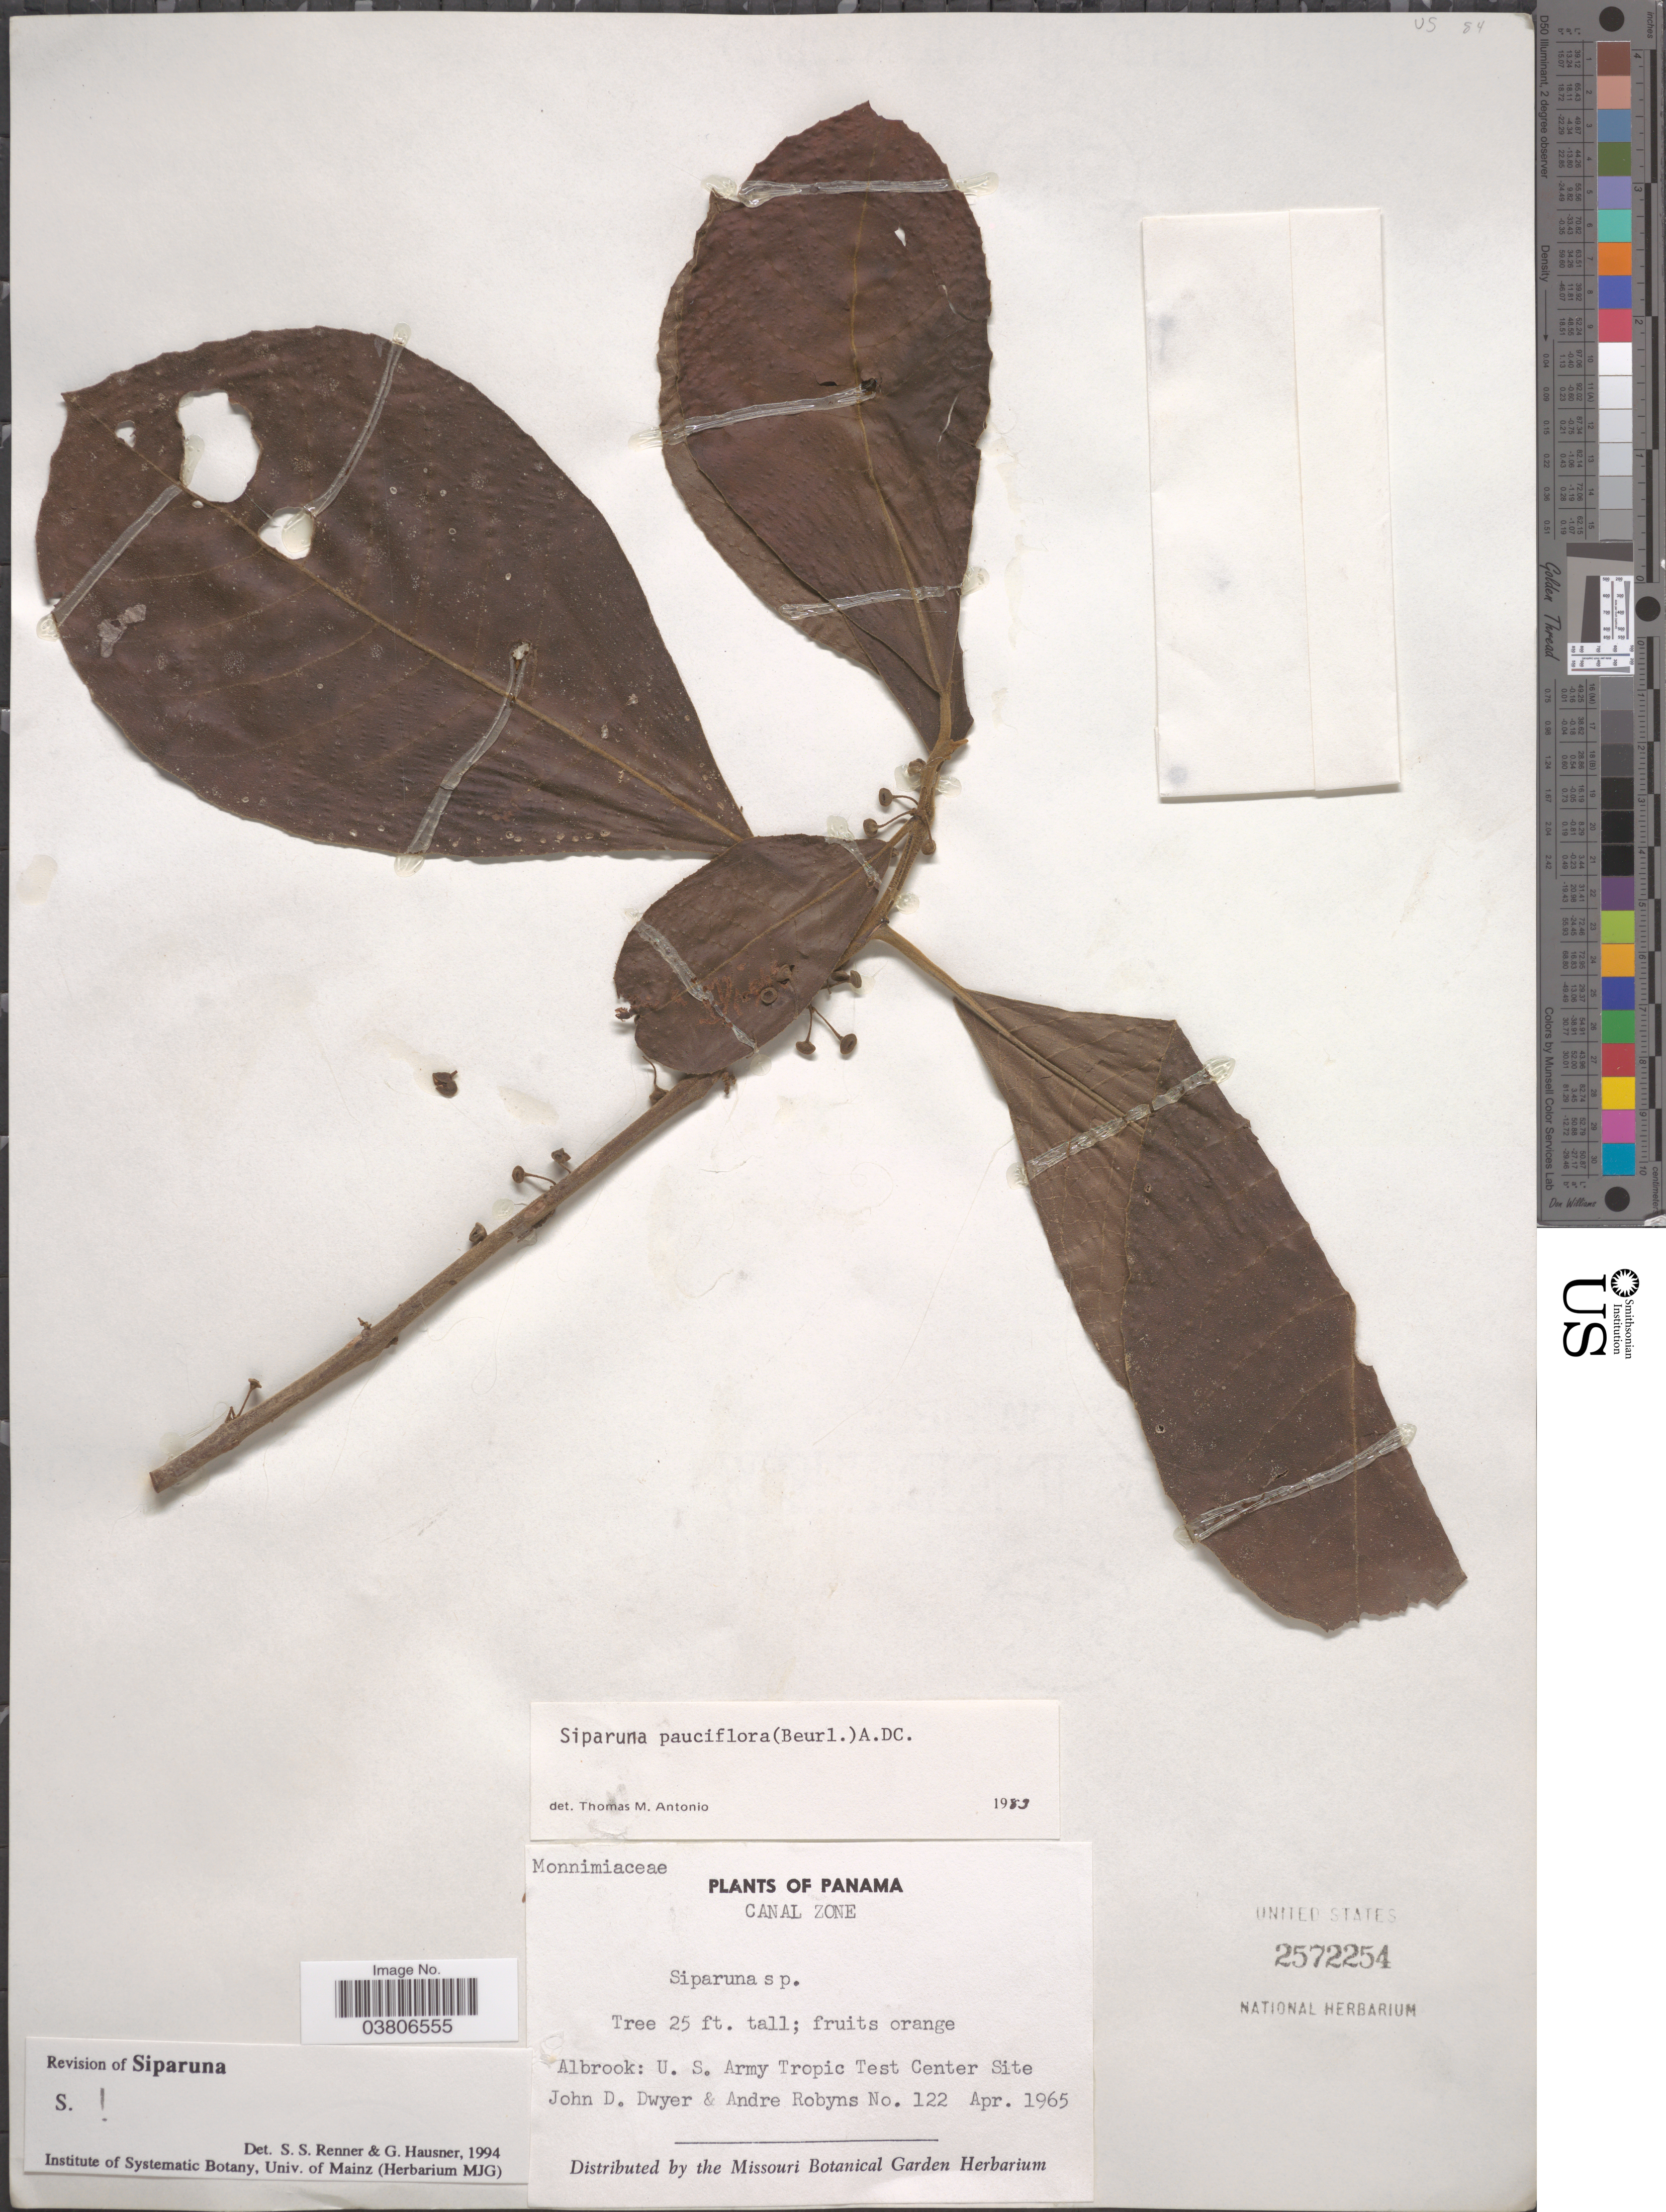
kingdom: Plantae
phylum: Tracheophyta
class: Magnoliopsida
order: Laurales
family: Siparunaceae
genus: Siparuna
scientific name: Siparuna pauciflora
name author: (Beurling) A. DC.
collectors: J. D. Dwyer & A. G. Robyns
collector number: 122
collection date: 1965-04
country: Panama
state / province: Colón / Panamá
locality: Canal Zone. Albrook: U. S. Army Tropic Test Center Site.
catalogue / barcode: US 2572254